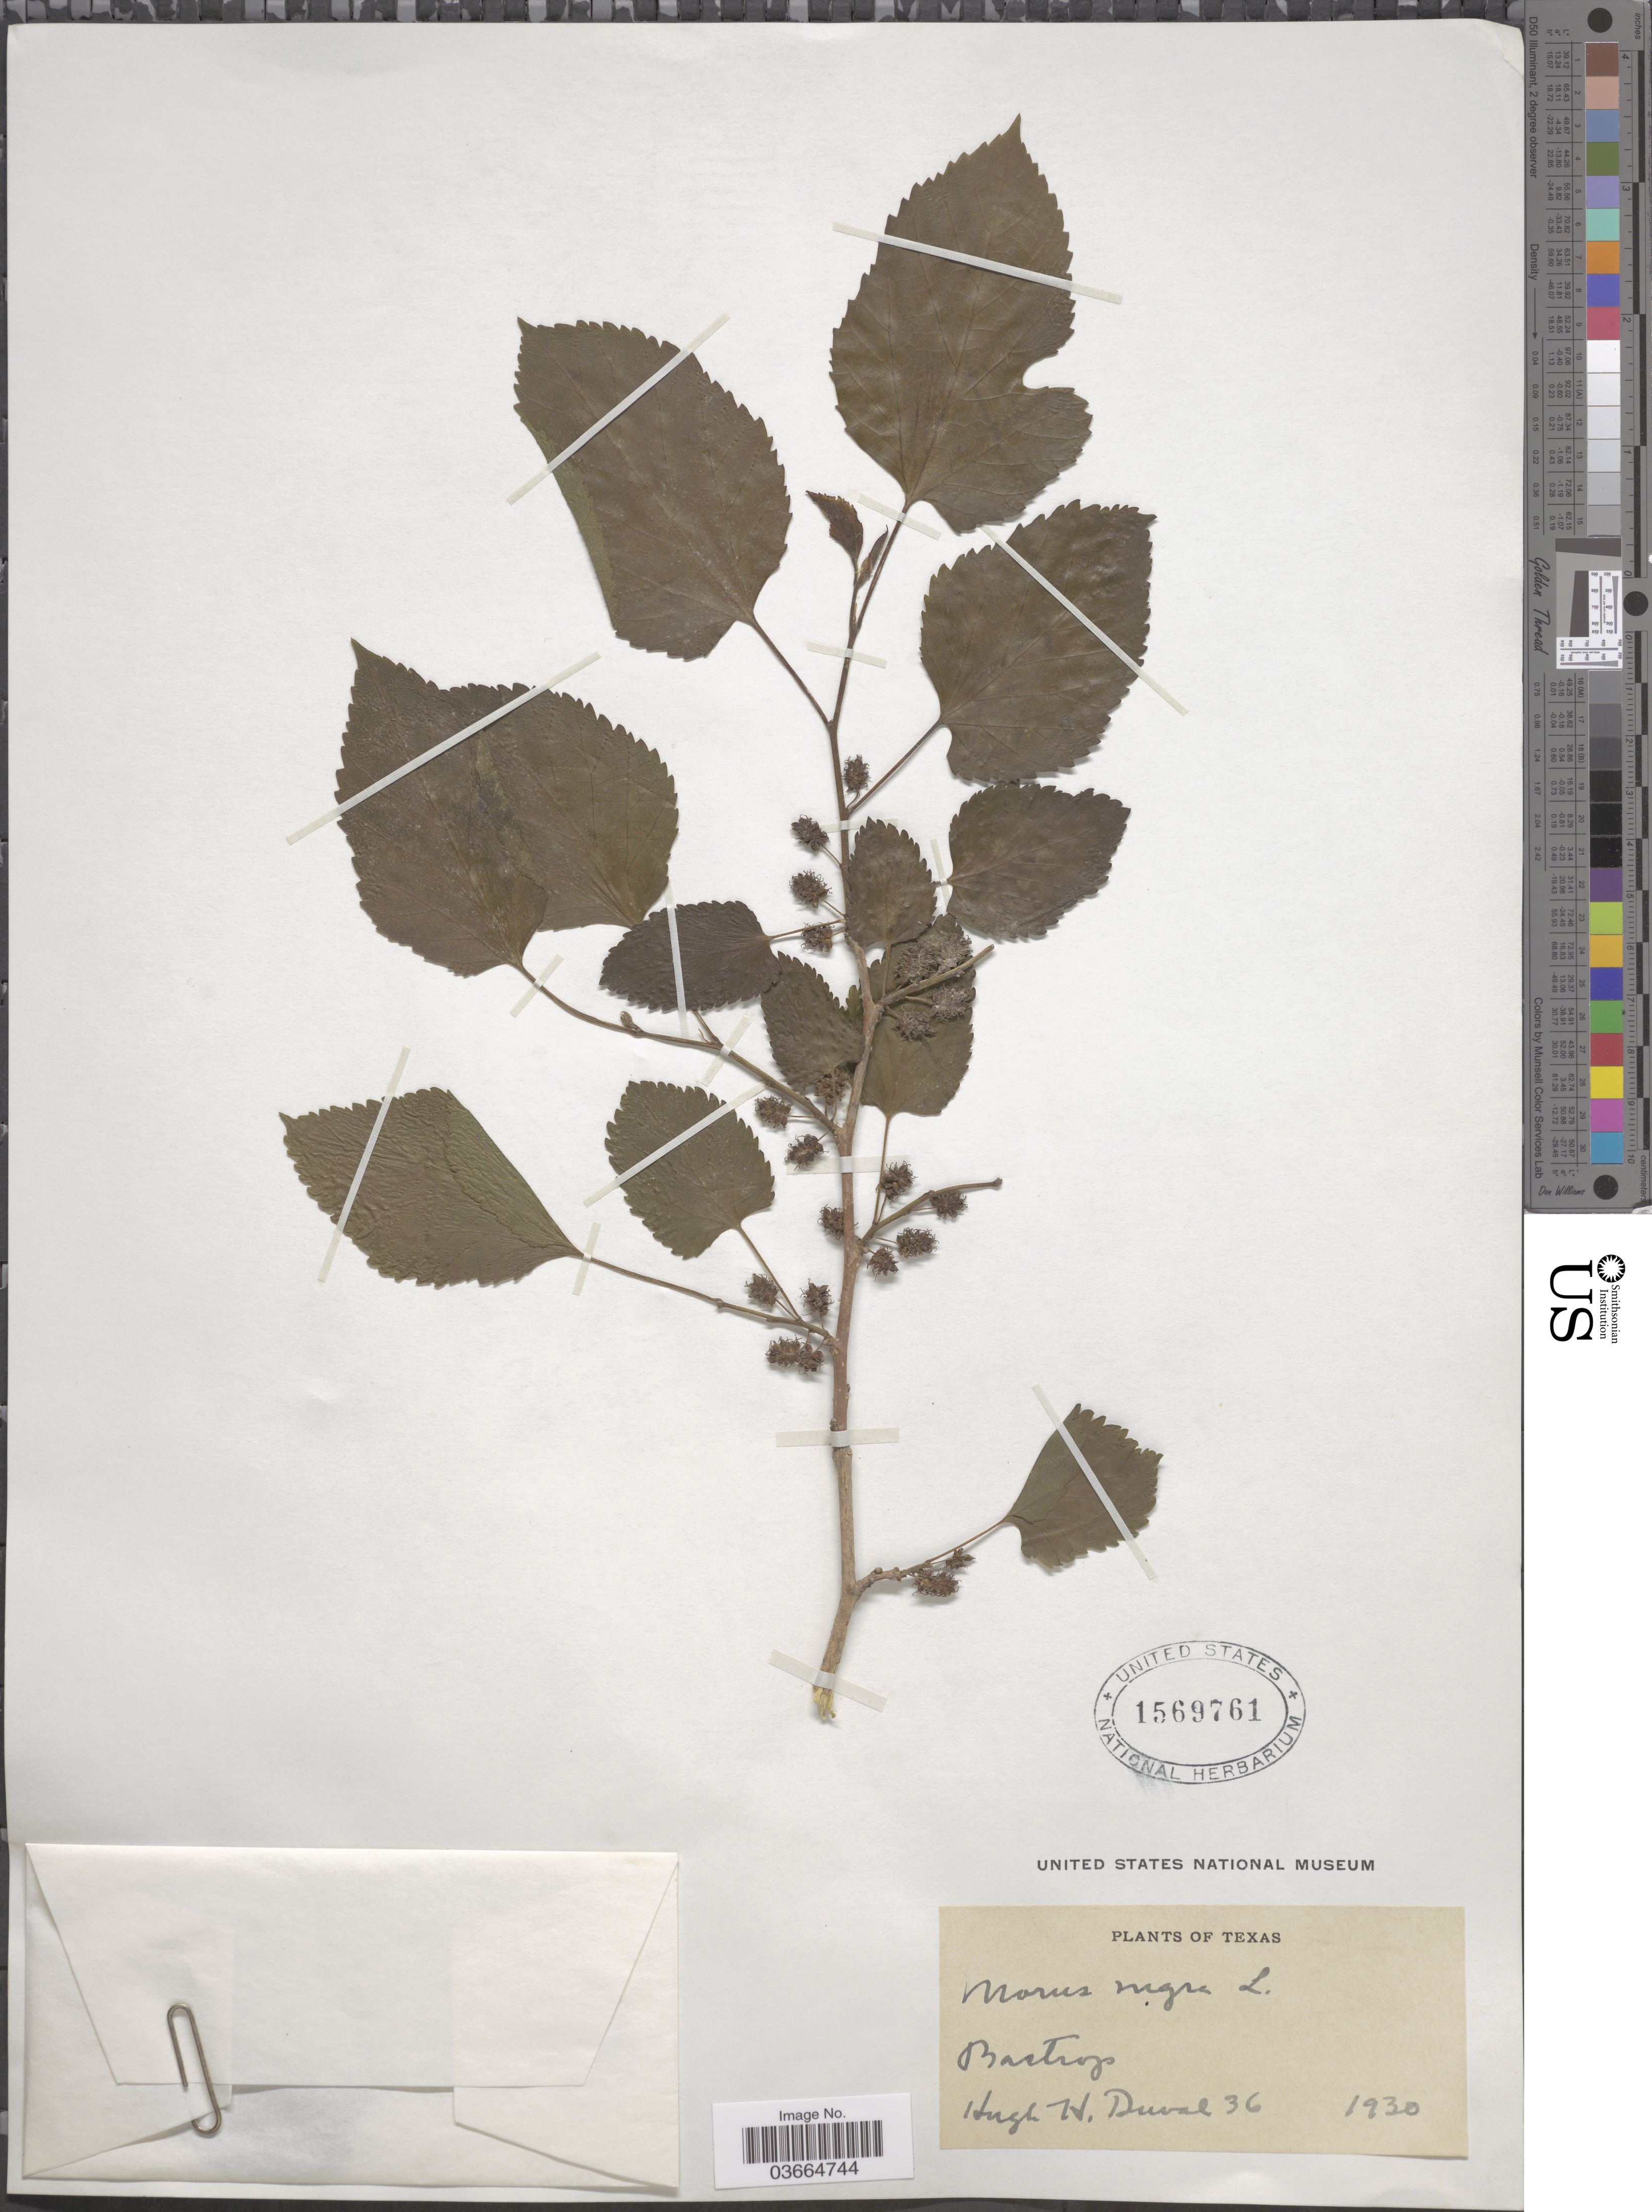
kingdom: Plantae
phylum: Tracheophyta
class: Magnoliopsida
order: Rosales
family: Moraceae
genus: Morus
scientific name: Morus nigra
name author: L.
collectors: H. Duval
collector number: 36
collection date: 1930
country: United States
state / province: Texas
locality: Bastrop.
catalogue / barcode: US 1569761